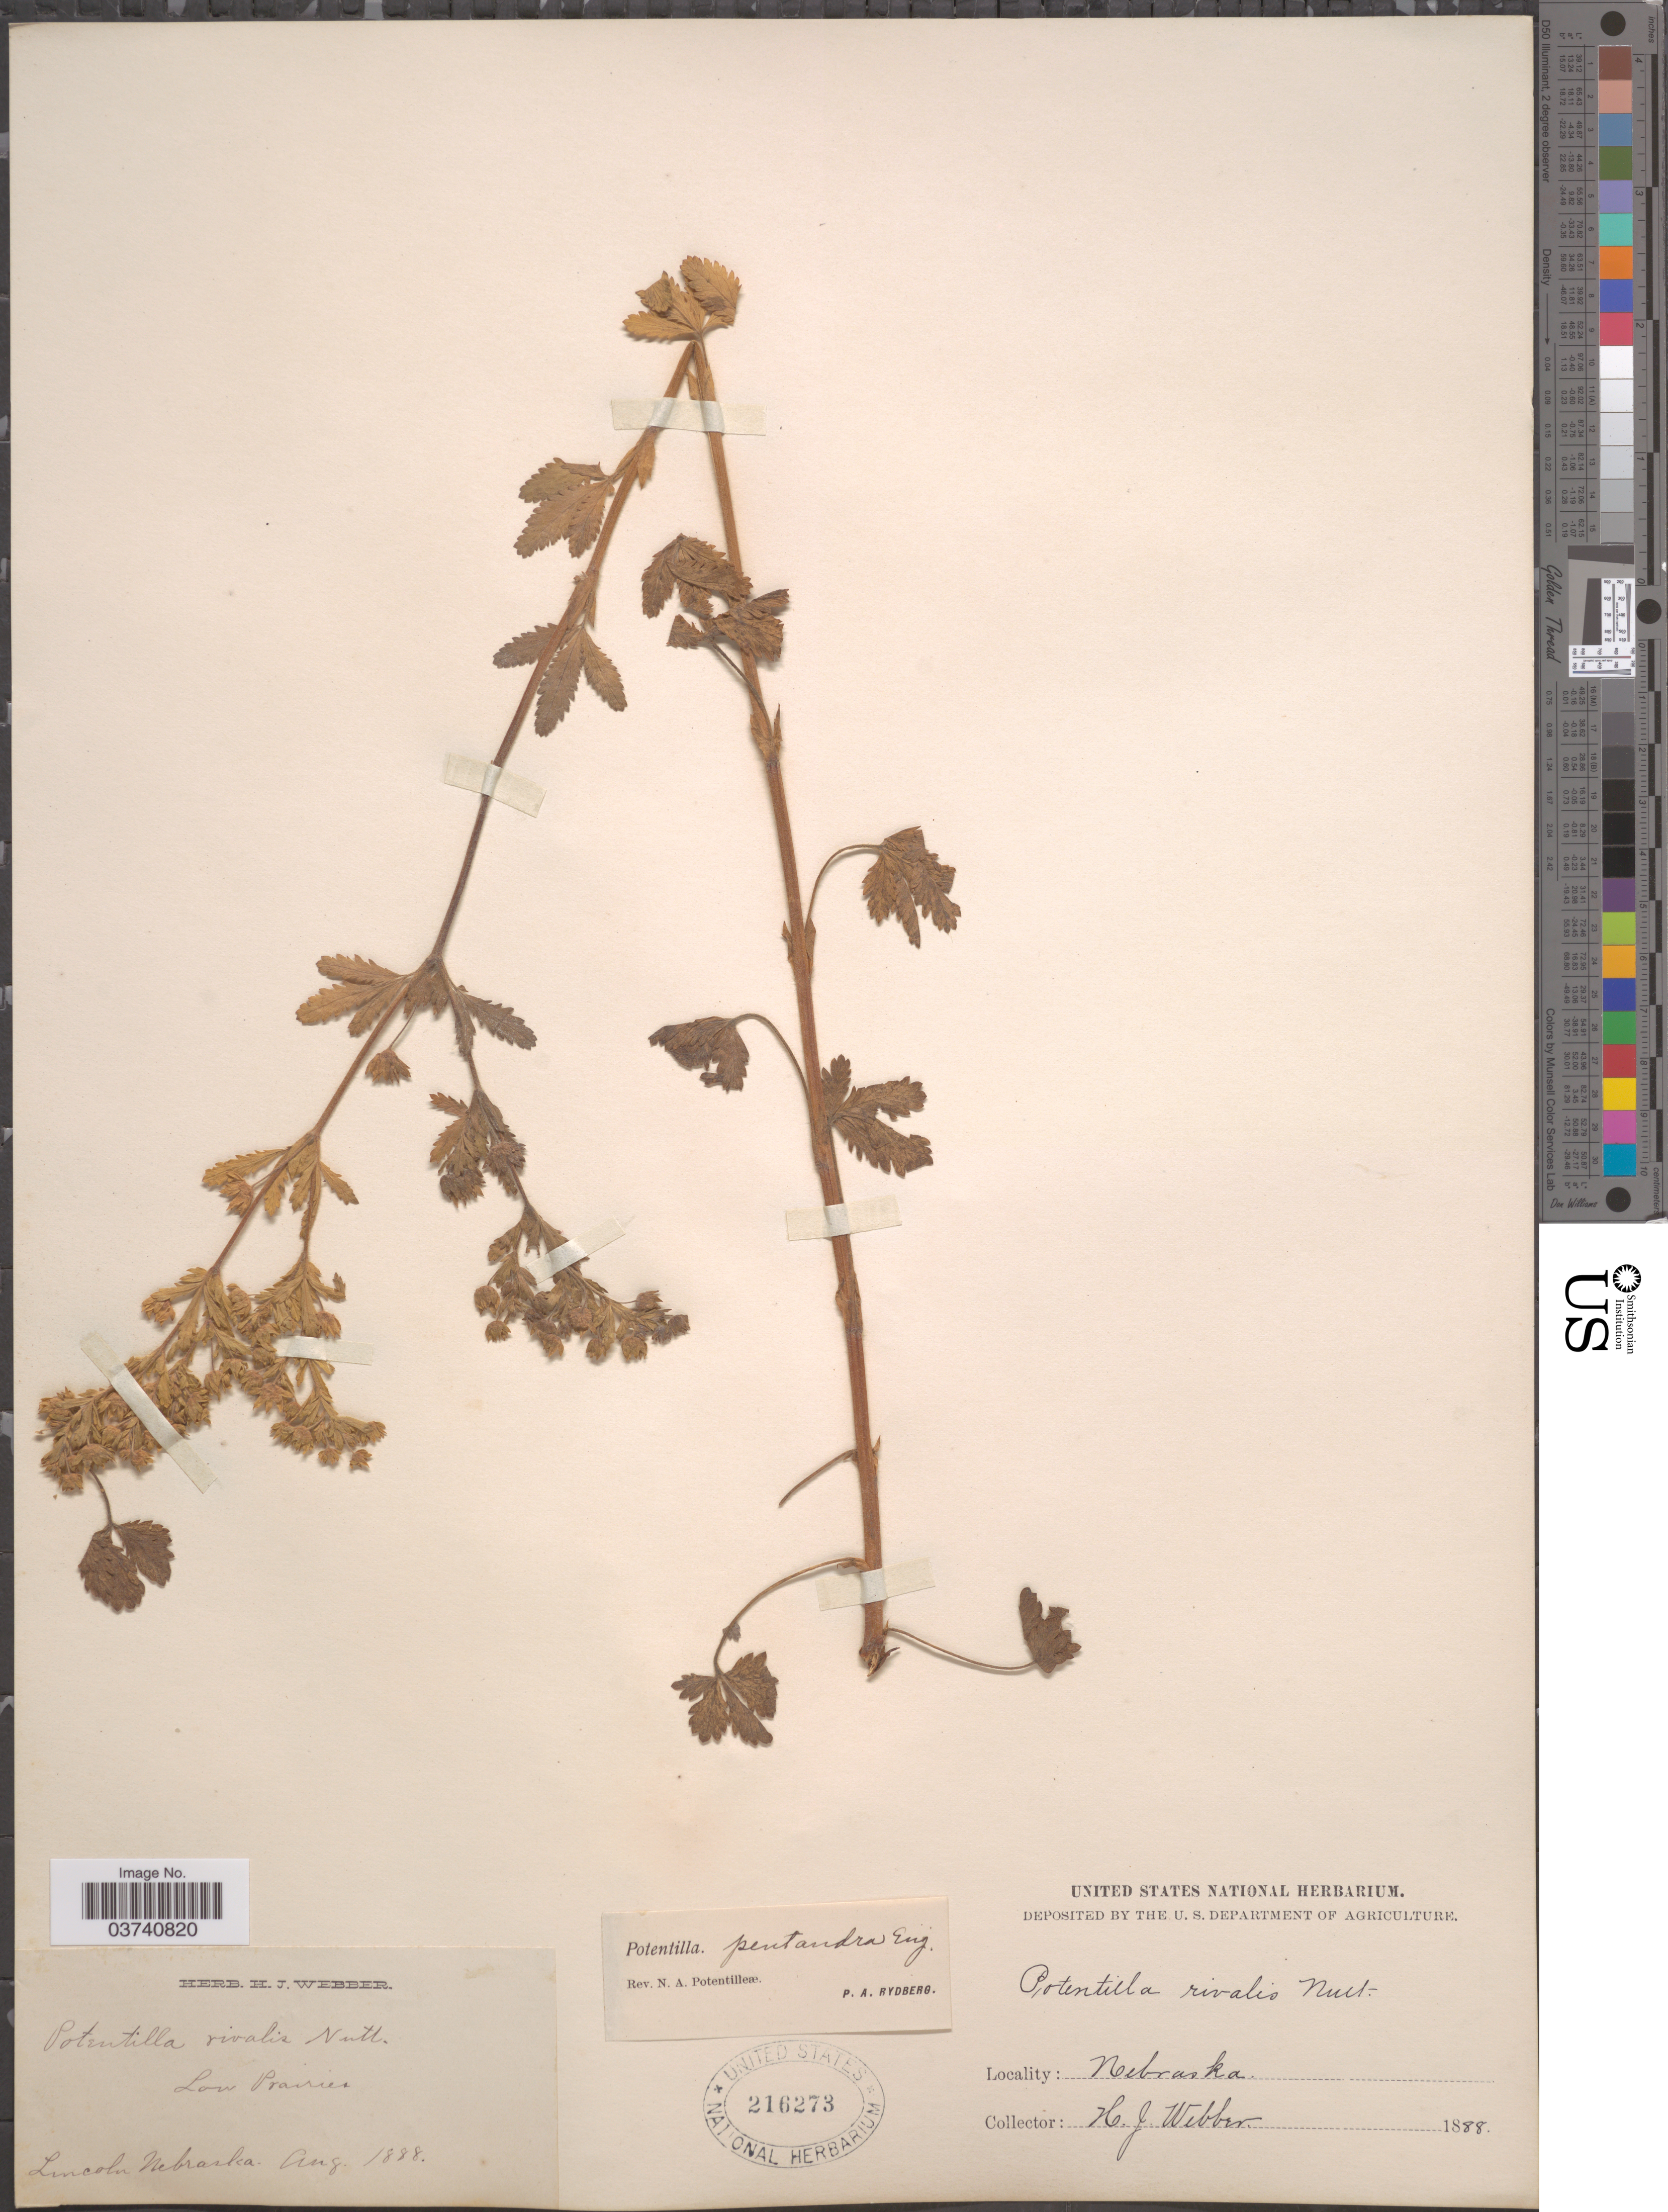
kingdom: Plantae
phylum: Tracheophyta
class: Magnoliopsida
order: Rosales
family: Rosaceae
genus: Potentilla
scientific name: Potentilla pentandra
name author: Engelm.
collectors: H. Webber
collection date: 1888-08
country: United States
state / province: Nebraska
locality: Lincoln.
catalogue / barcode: US 216273